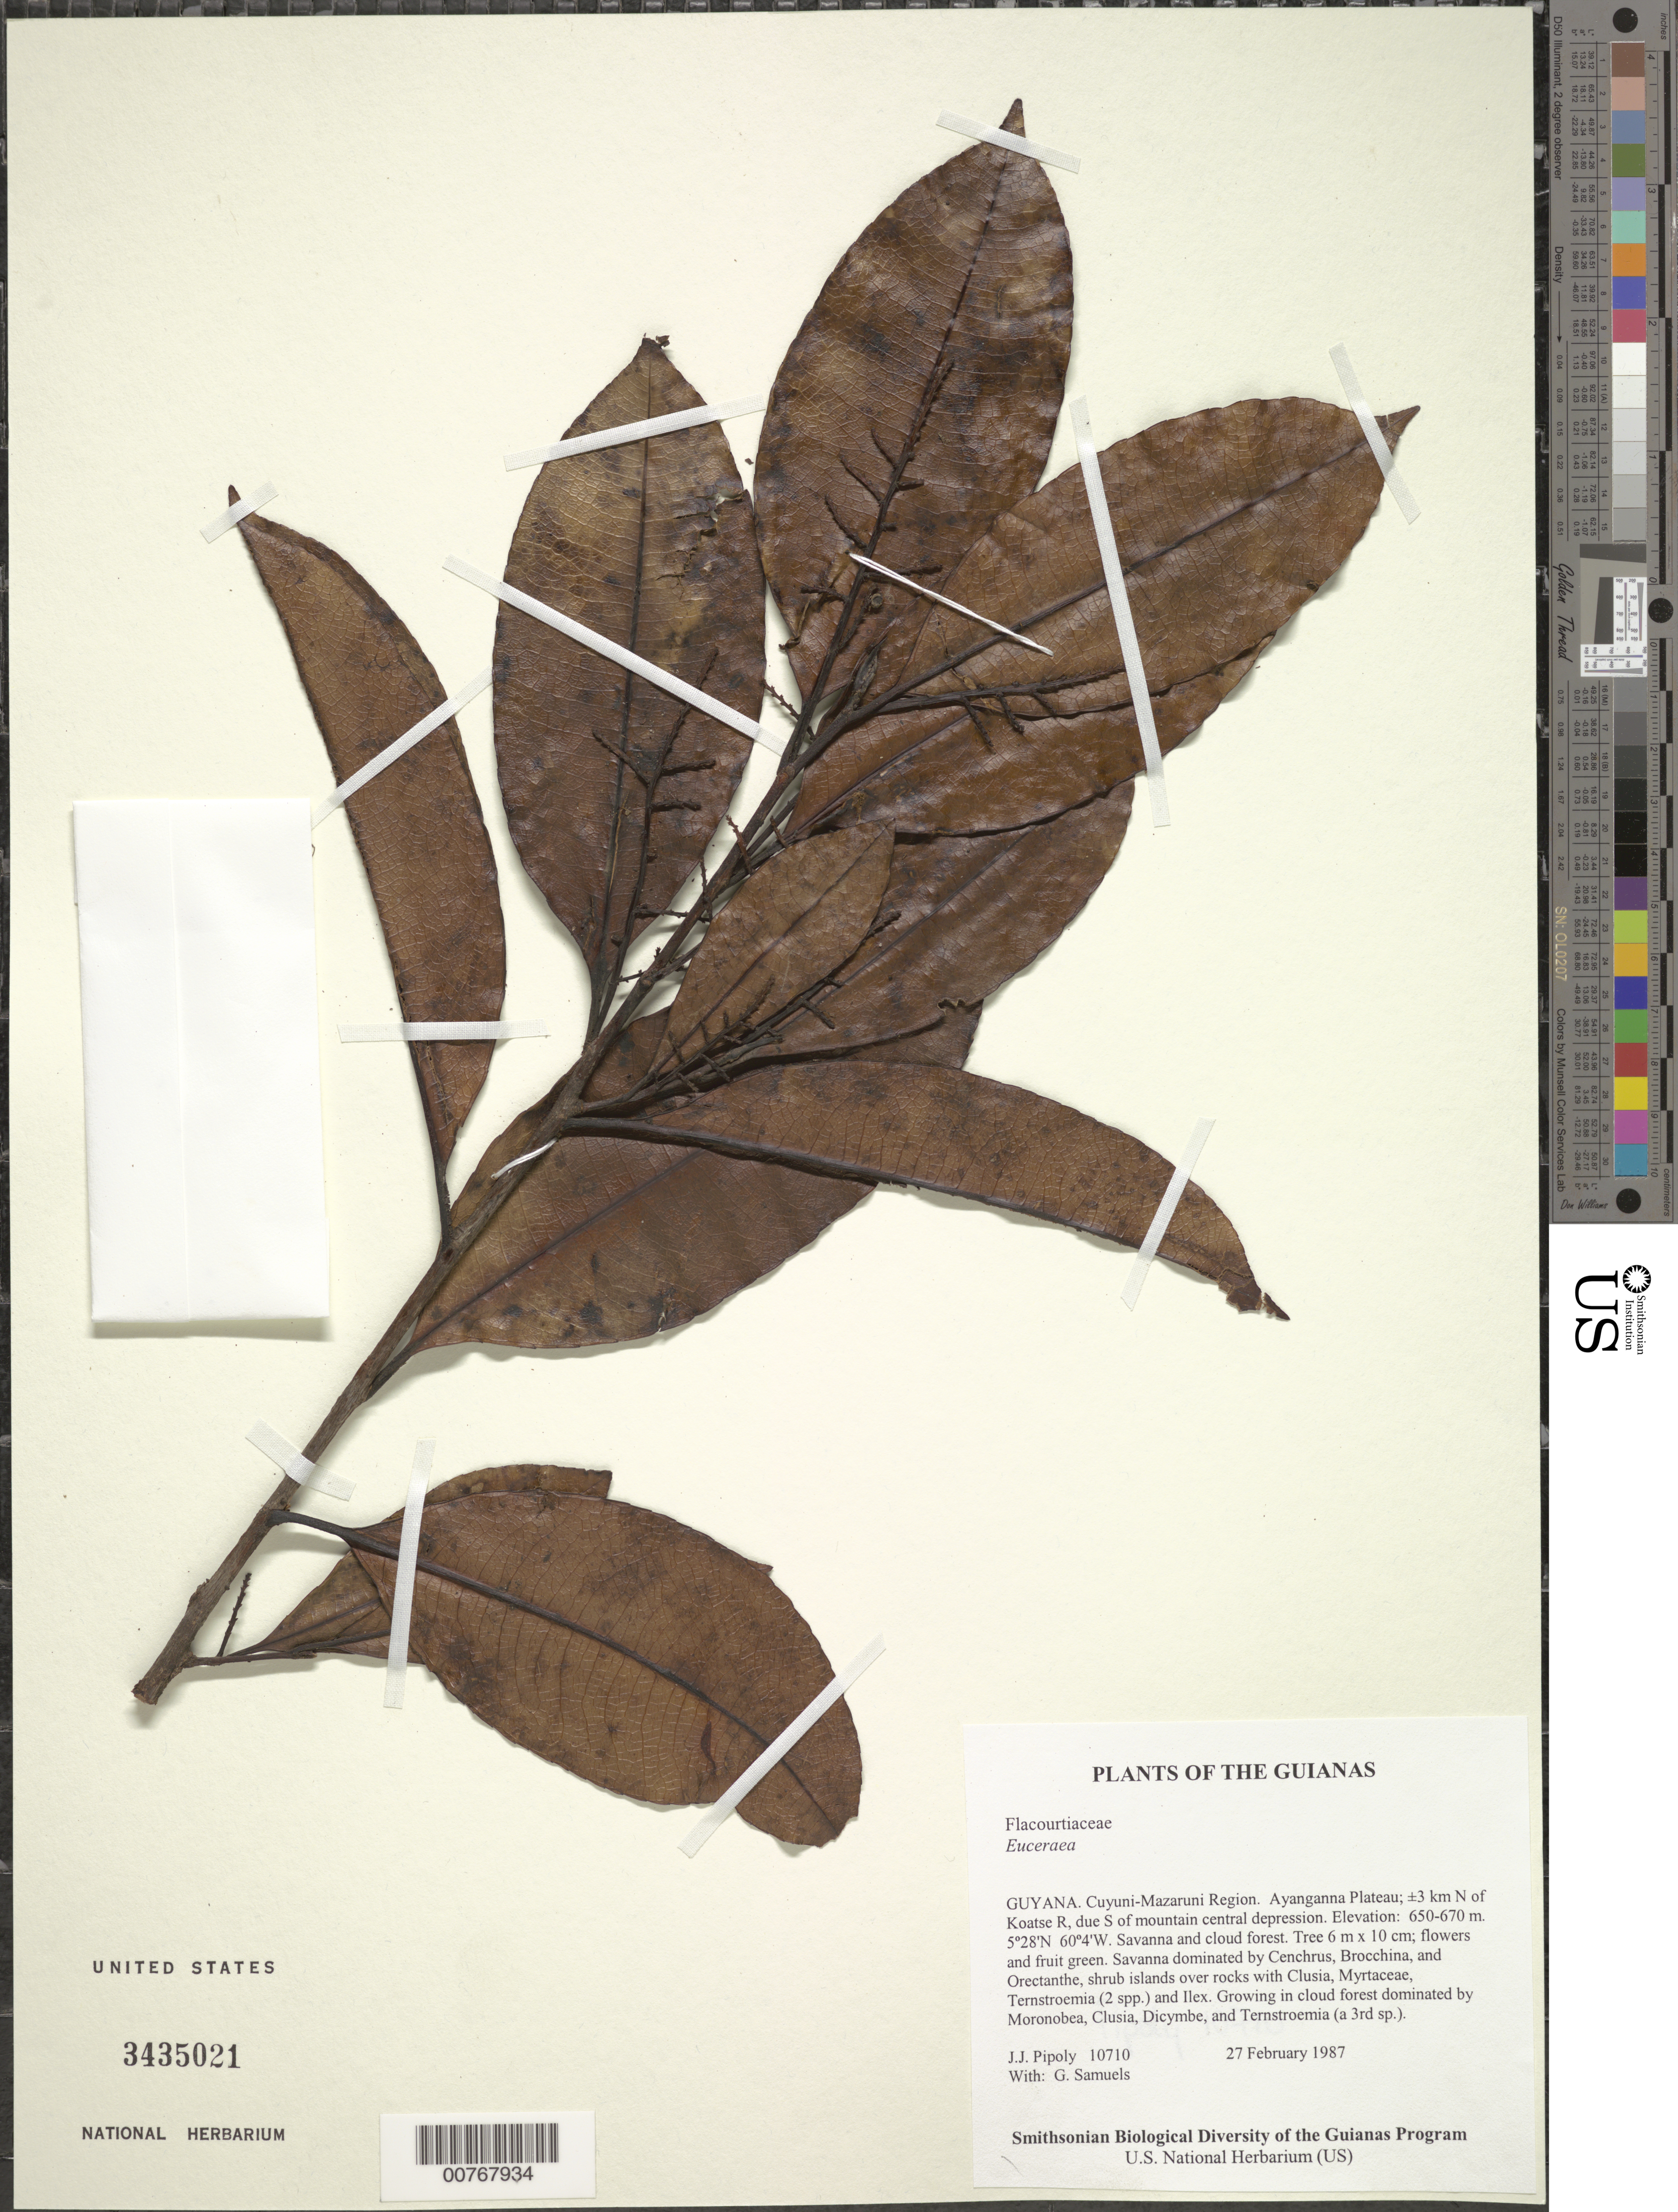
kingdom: Plantae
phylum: Tracheophyta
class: Magnoliopsida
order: Malpighiales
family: Salicaceae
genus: Casearia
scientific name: Casearia euceraea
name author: Mestier et al.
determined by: Strong, Mark T., (BOT), Smithsonian Institution - National Museum of Natural History (UNITED STATES)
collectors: J. J. Pipoly & G. Bacchus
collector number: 10710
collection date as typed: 27 February 1987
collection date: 1987-02-27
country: Guyana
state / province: Cuyuni-Mazaruni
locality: Ayanganna Plateau; ±3 km N of Koatse R, due S of mountain central depression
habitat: Savanna and cloud forest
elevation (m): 650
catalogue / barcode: US 3435021